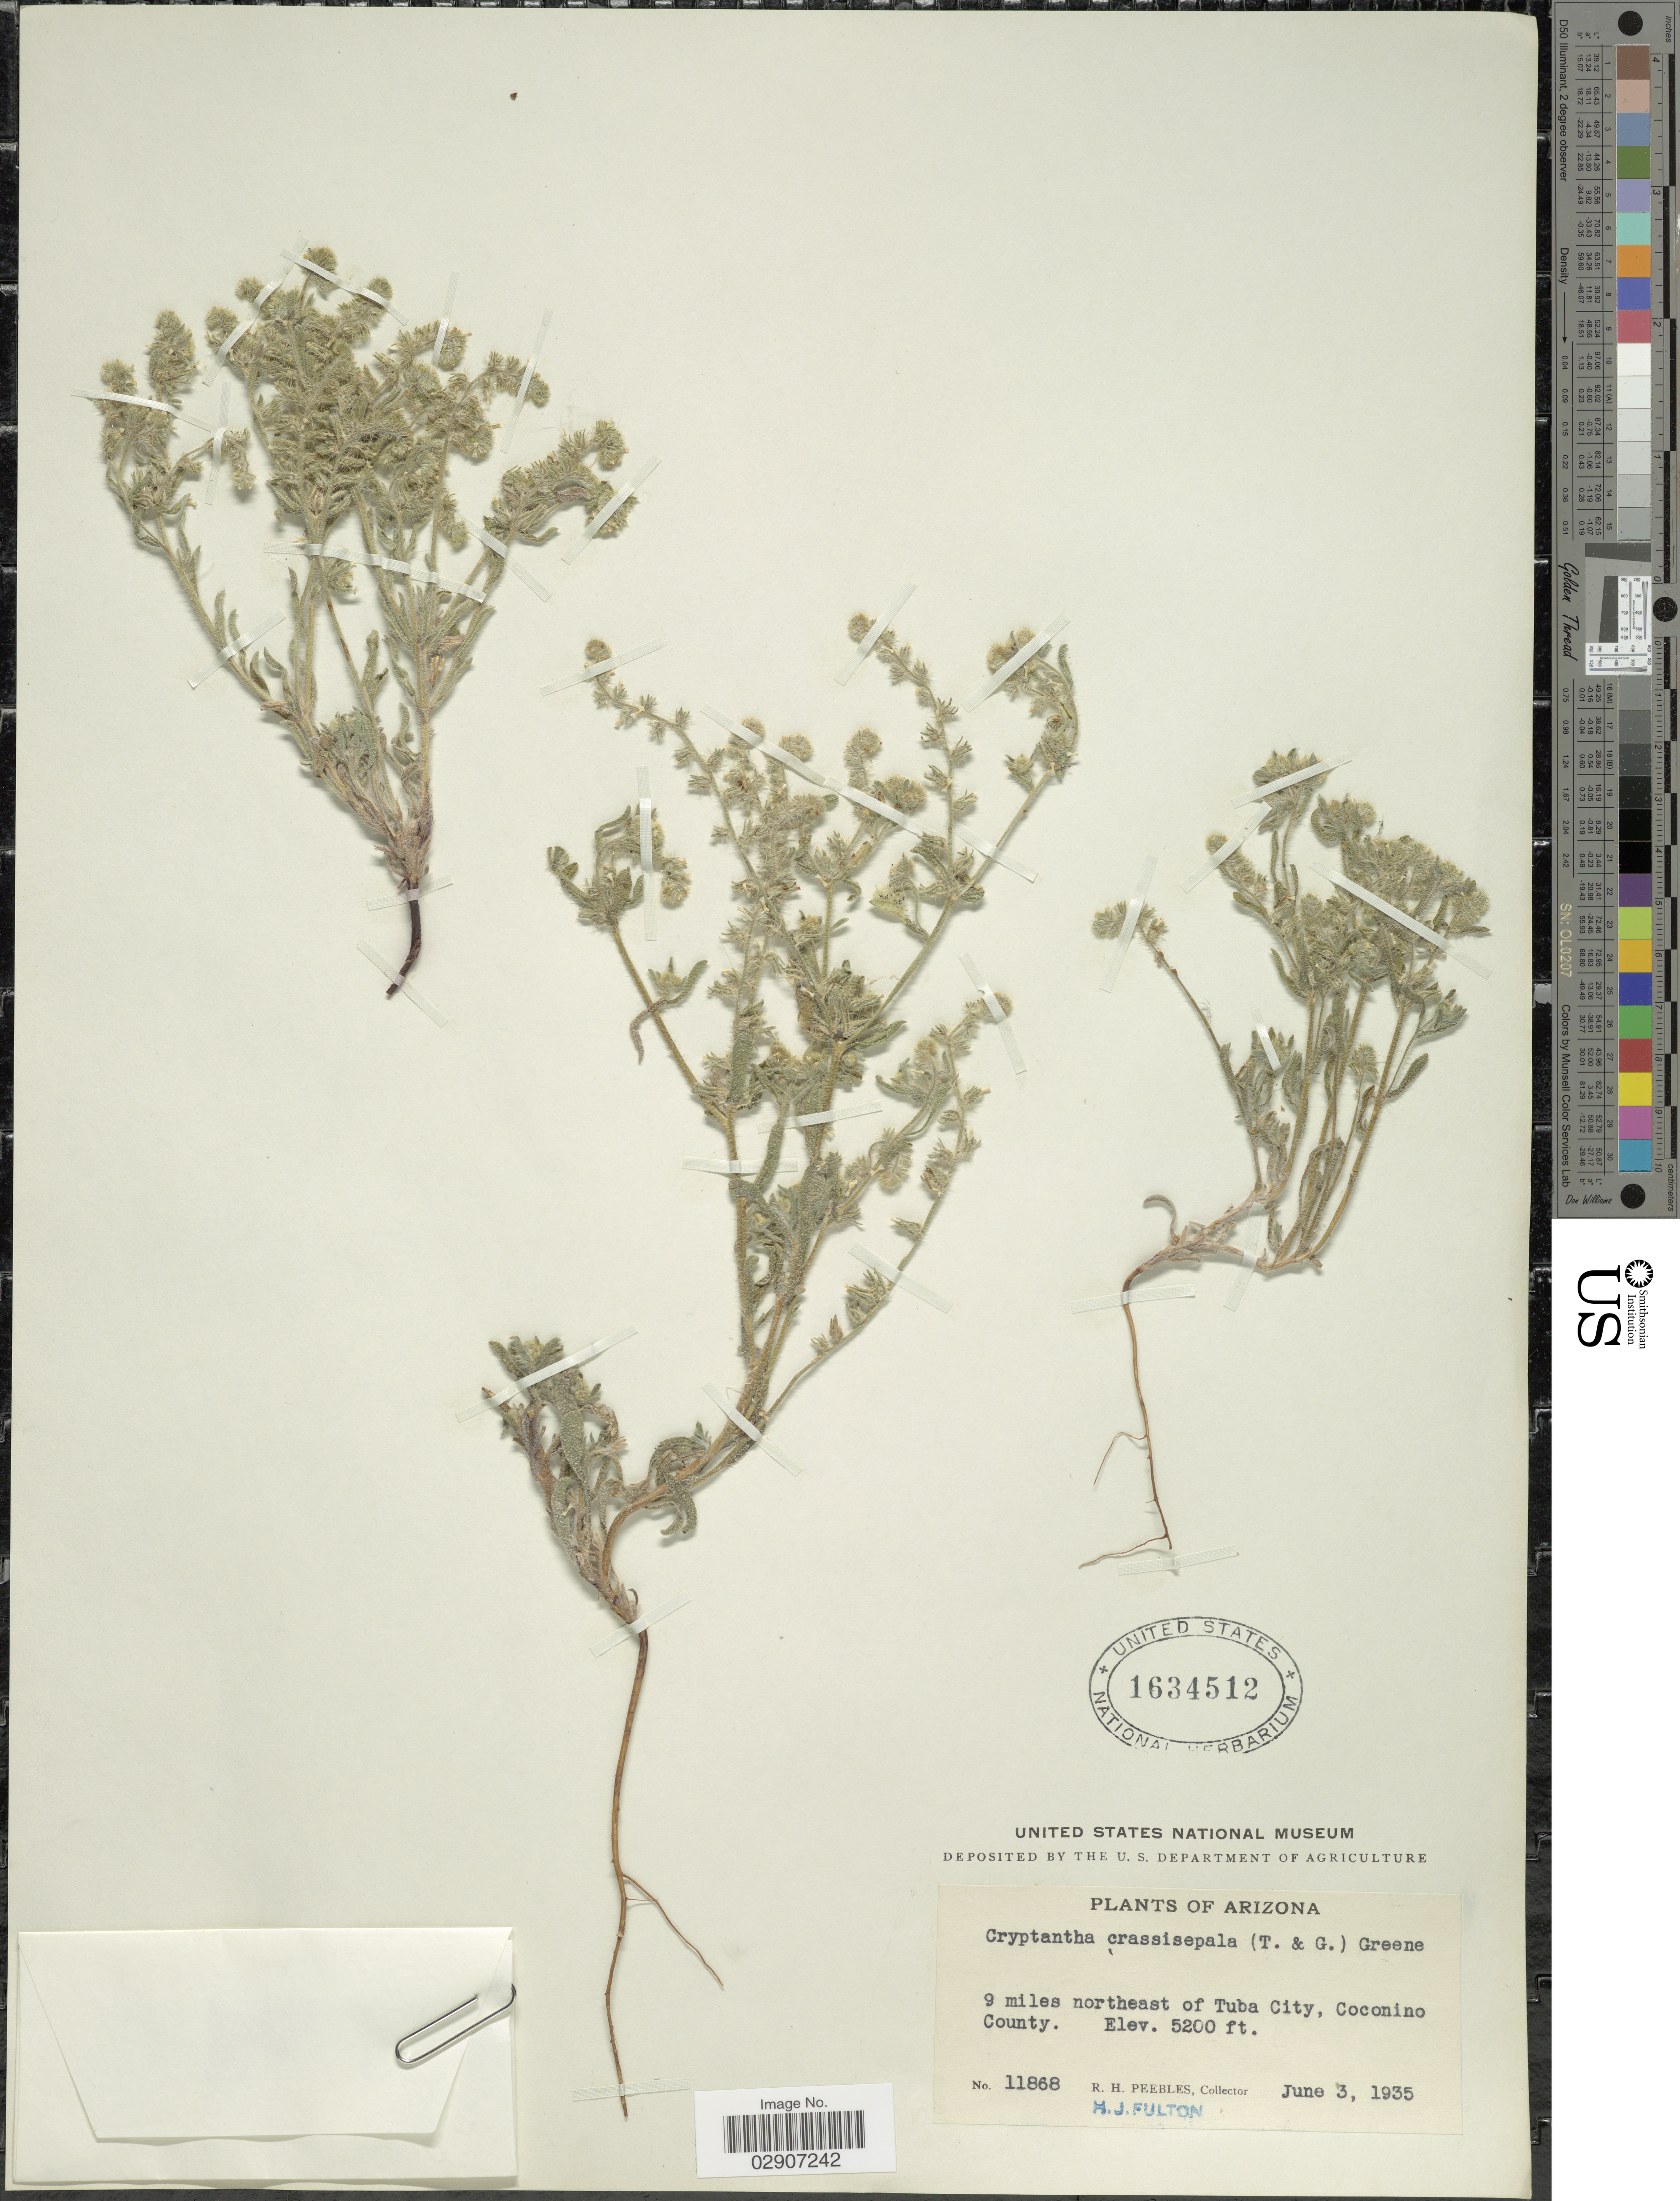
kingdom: Plantae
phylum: Tracheophyta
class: Magnoliopsida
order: Boraginales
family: Boraginaceae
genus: Cryptantha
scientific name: Cryptantha crassisepala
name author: (Torr. & A. Gray) Greene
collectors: R. H. Peebles & H. Fulton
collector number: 11868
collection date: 1935-06-03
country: United States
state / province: Arizona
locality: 9 miles northeast of Tuba City, Coconino County.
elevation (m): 1585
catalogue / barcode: US 1634512